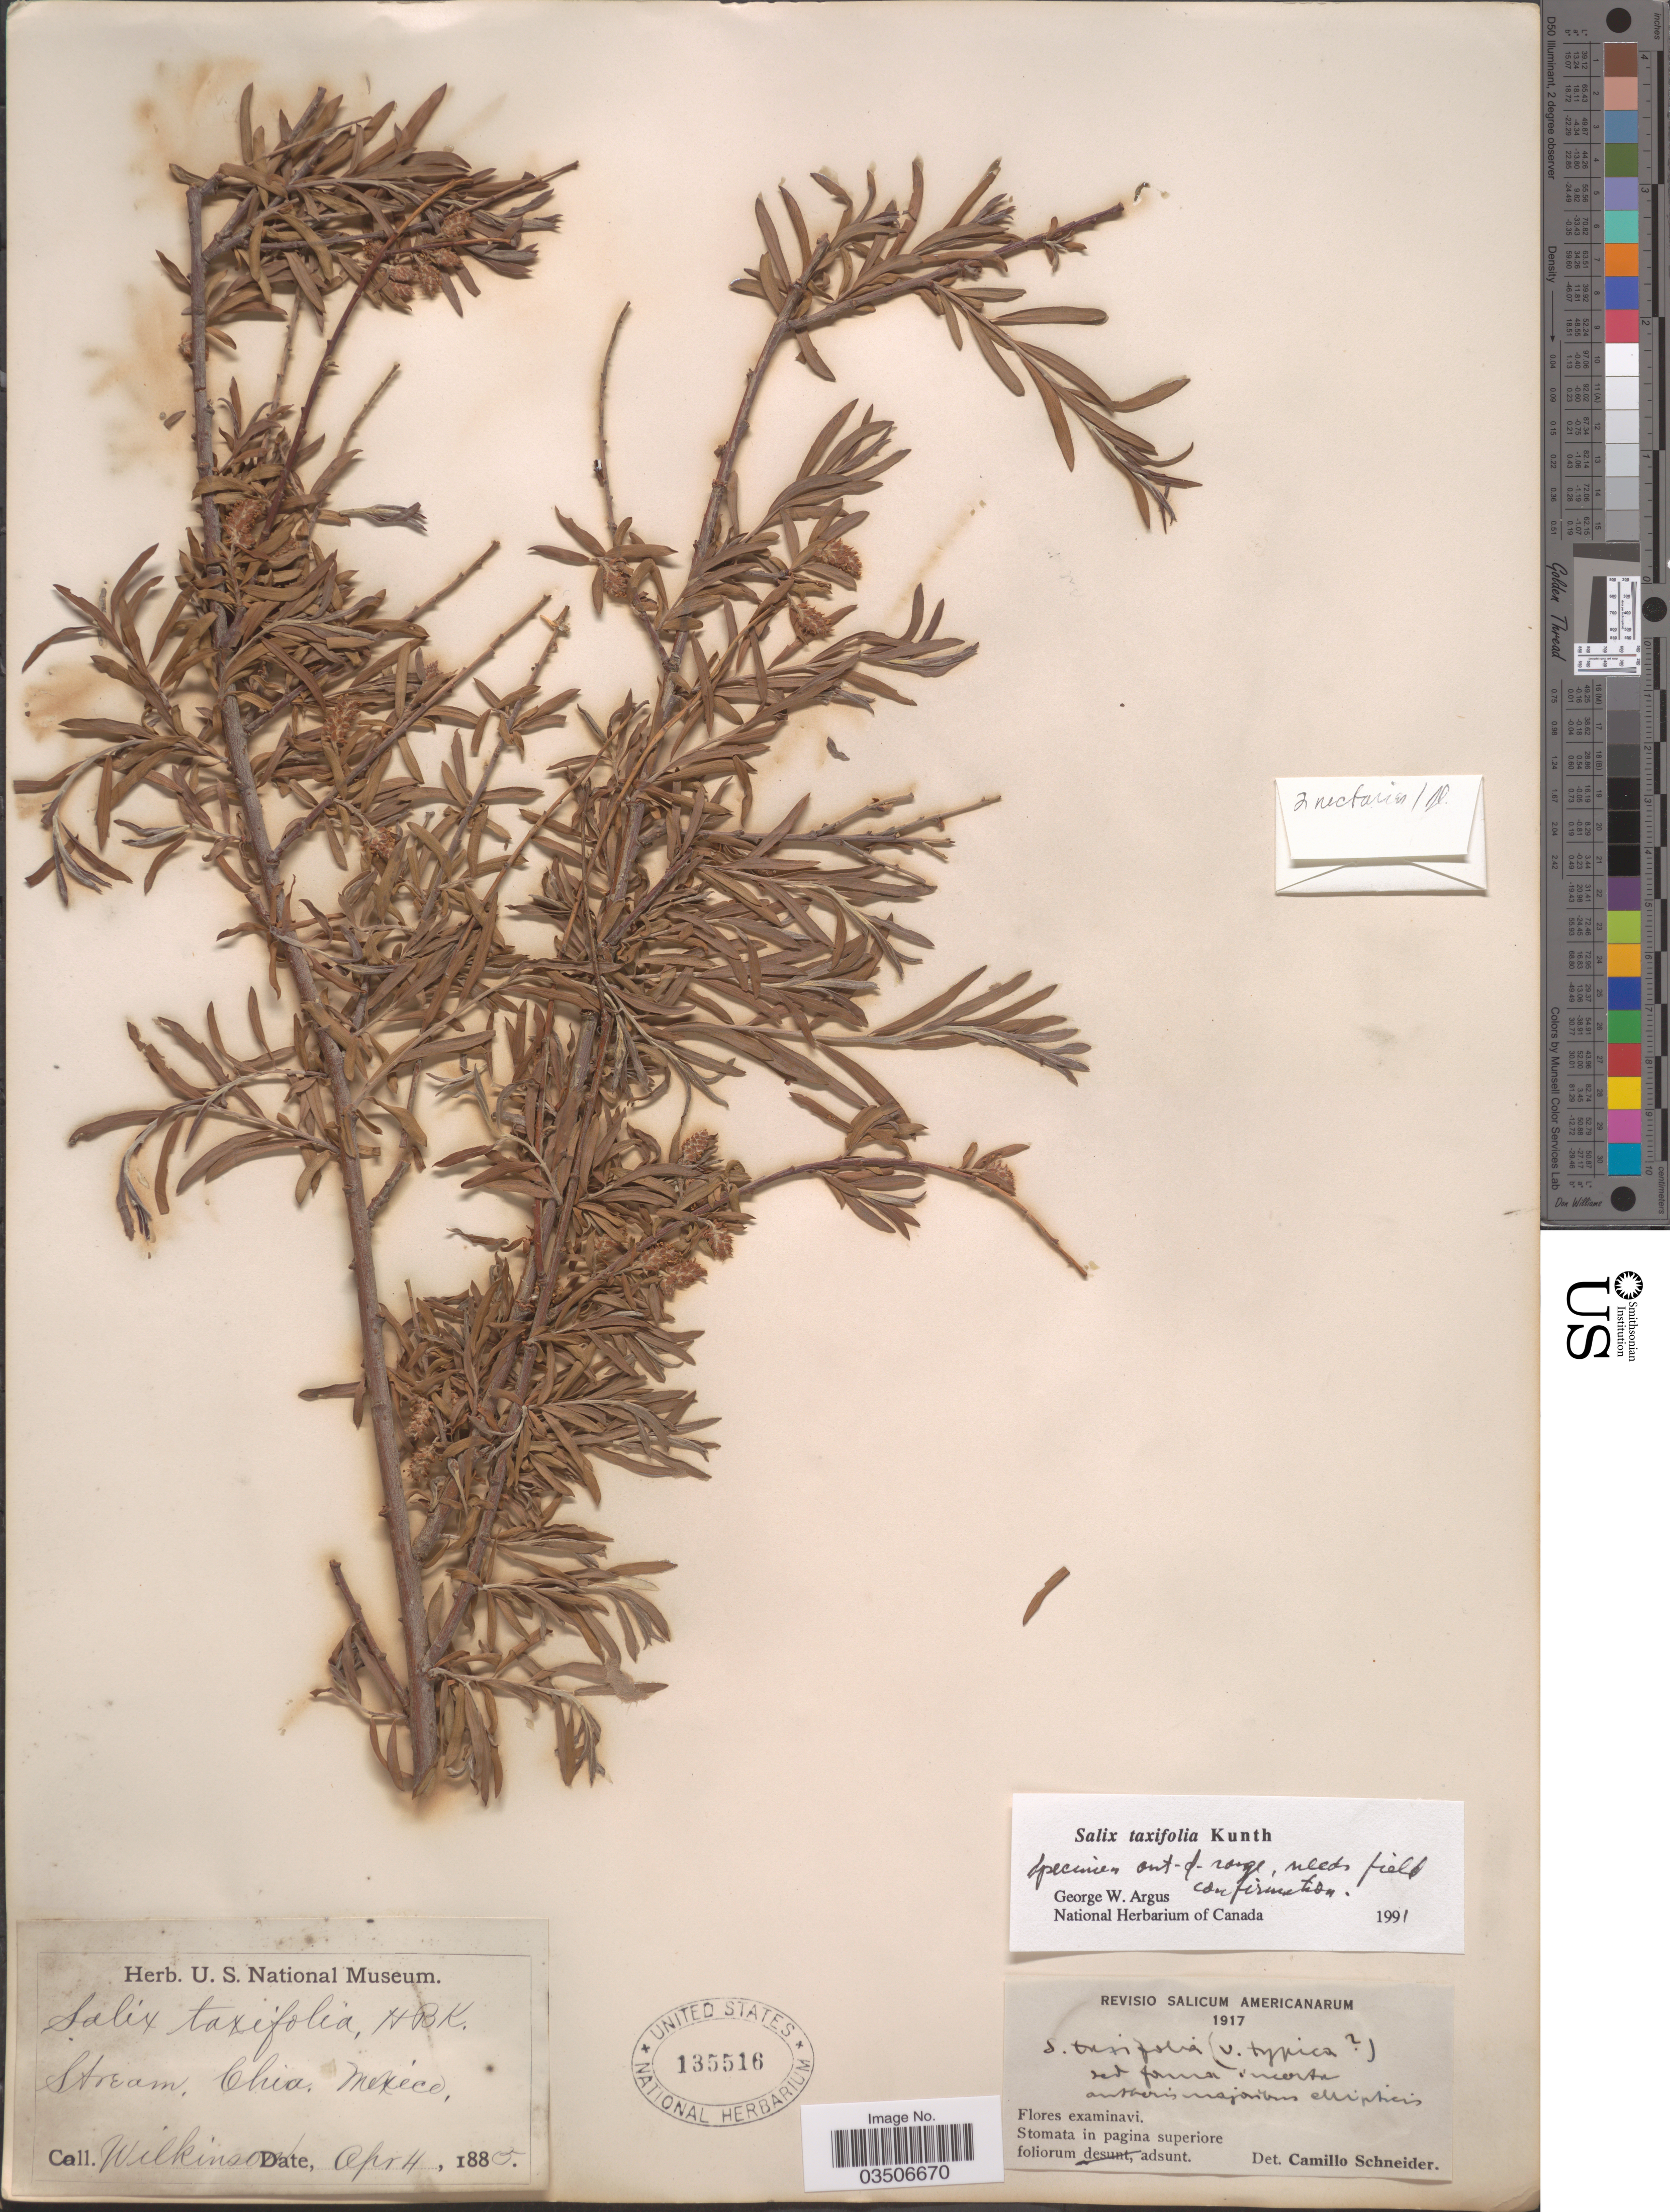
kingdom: Plantae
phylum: Tracheophyta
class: Magnoliopsida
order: Malpighiales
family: Salicaceae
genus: Salix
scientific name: Salix taxifolia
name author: Kunth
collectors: Wilkinson, --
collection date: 1885-04-04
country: Mexico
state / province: Chiapas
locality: Stream, Chia.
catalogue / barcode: US 135516